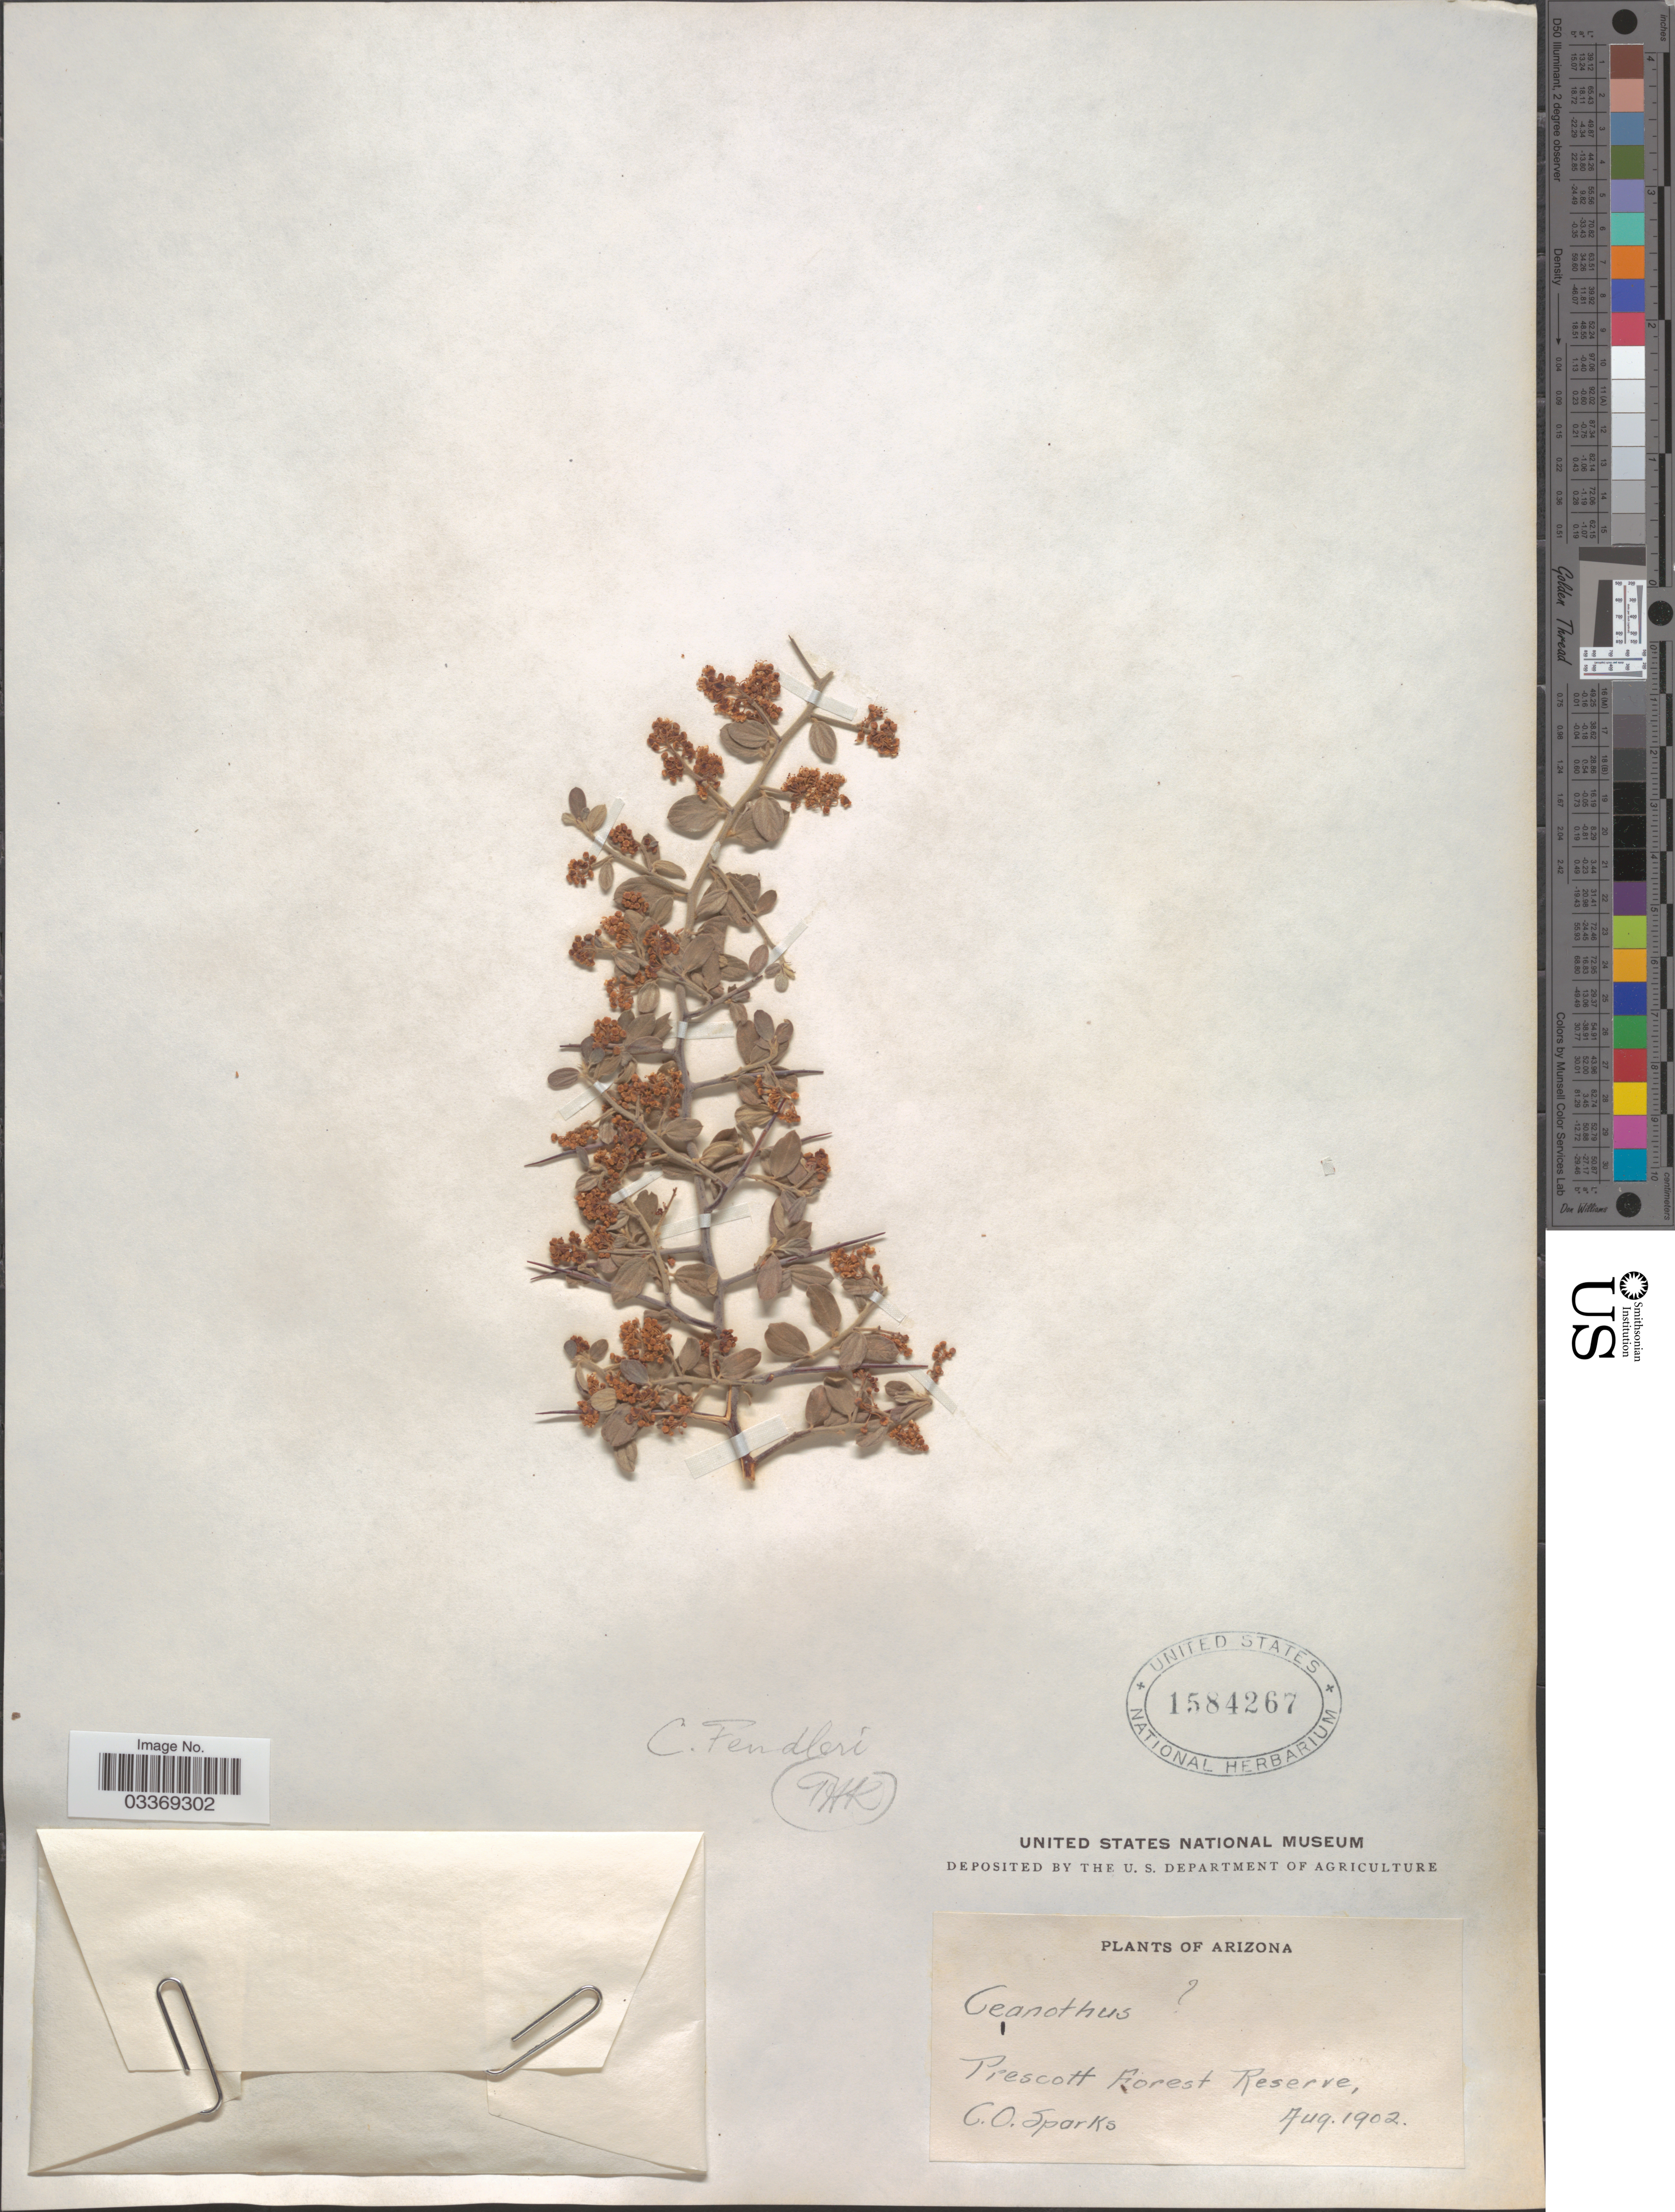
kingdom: Plantae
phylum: Tracheophyta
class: Magnoliopsida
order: Rosales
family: Rhamnaceae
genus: Ceanothus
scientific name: Ceanothus fendleri var. venosus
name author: (A. Gray) Trel.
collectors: C. O. Sparks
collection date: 1902-08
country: United States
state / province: Arizona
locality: Prescott Forest Reserve.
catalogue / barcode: US 1584267